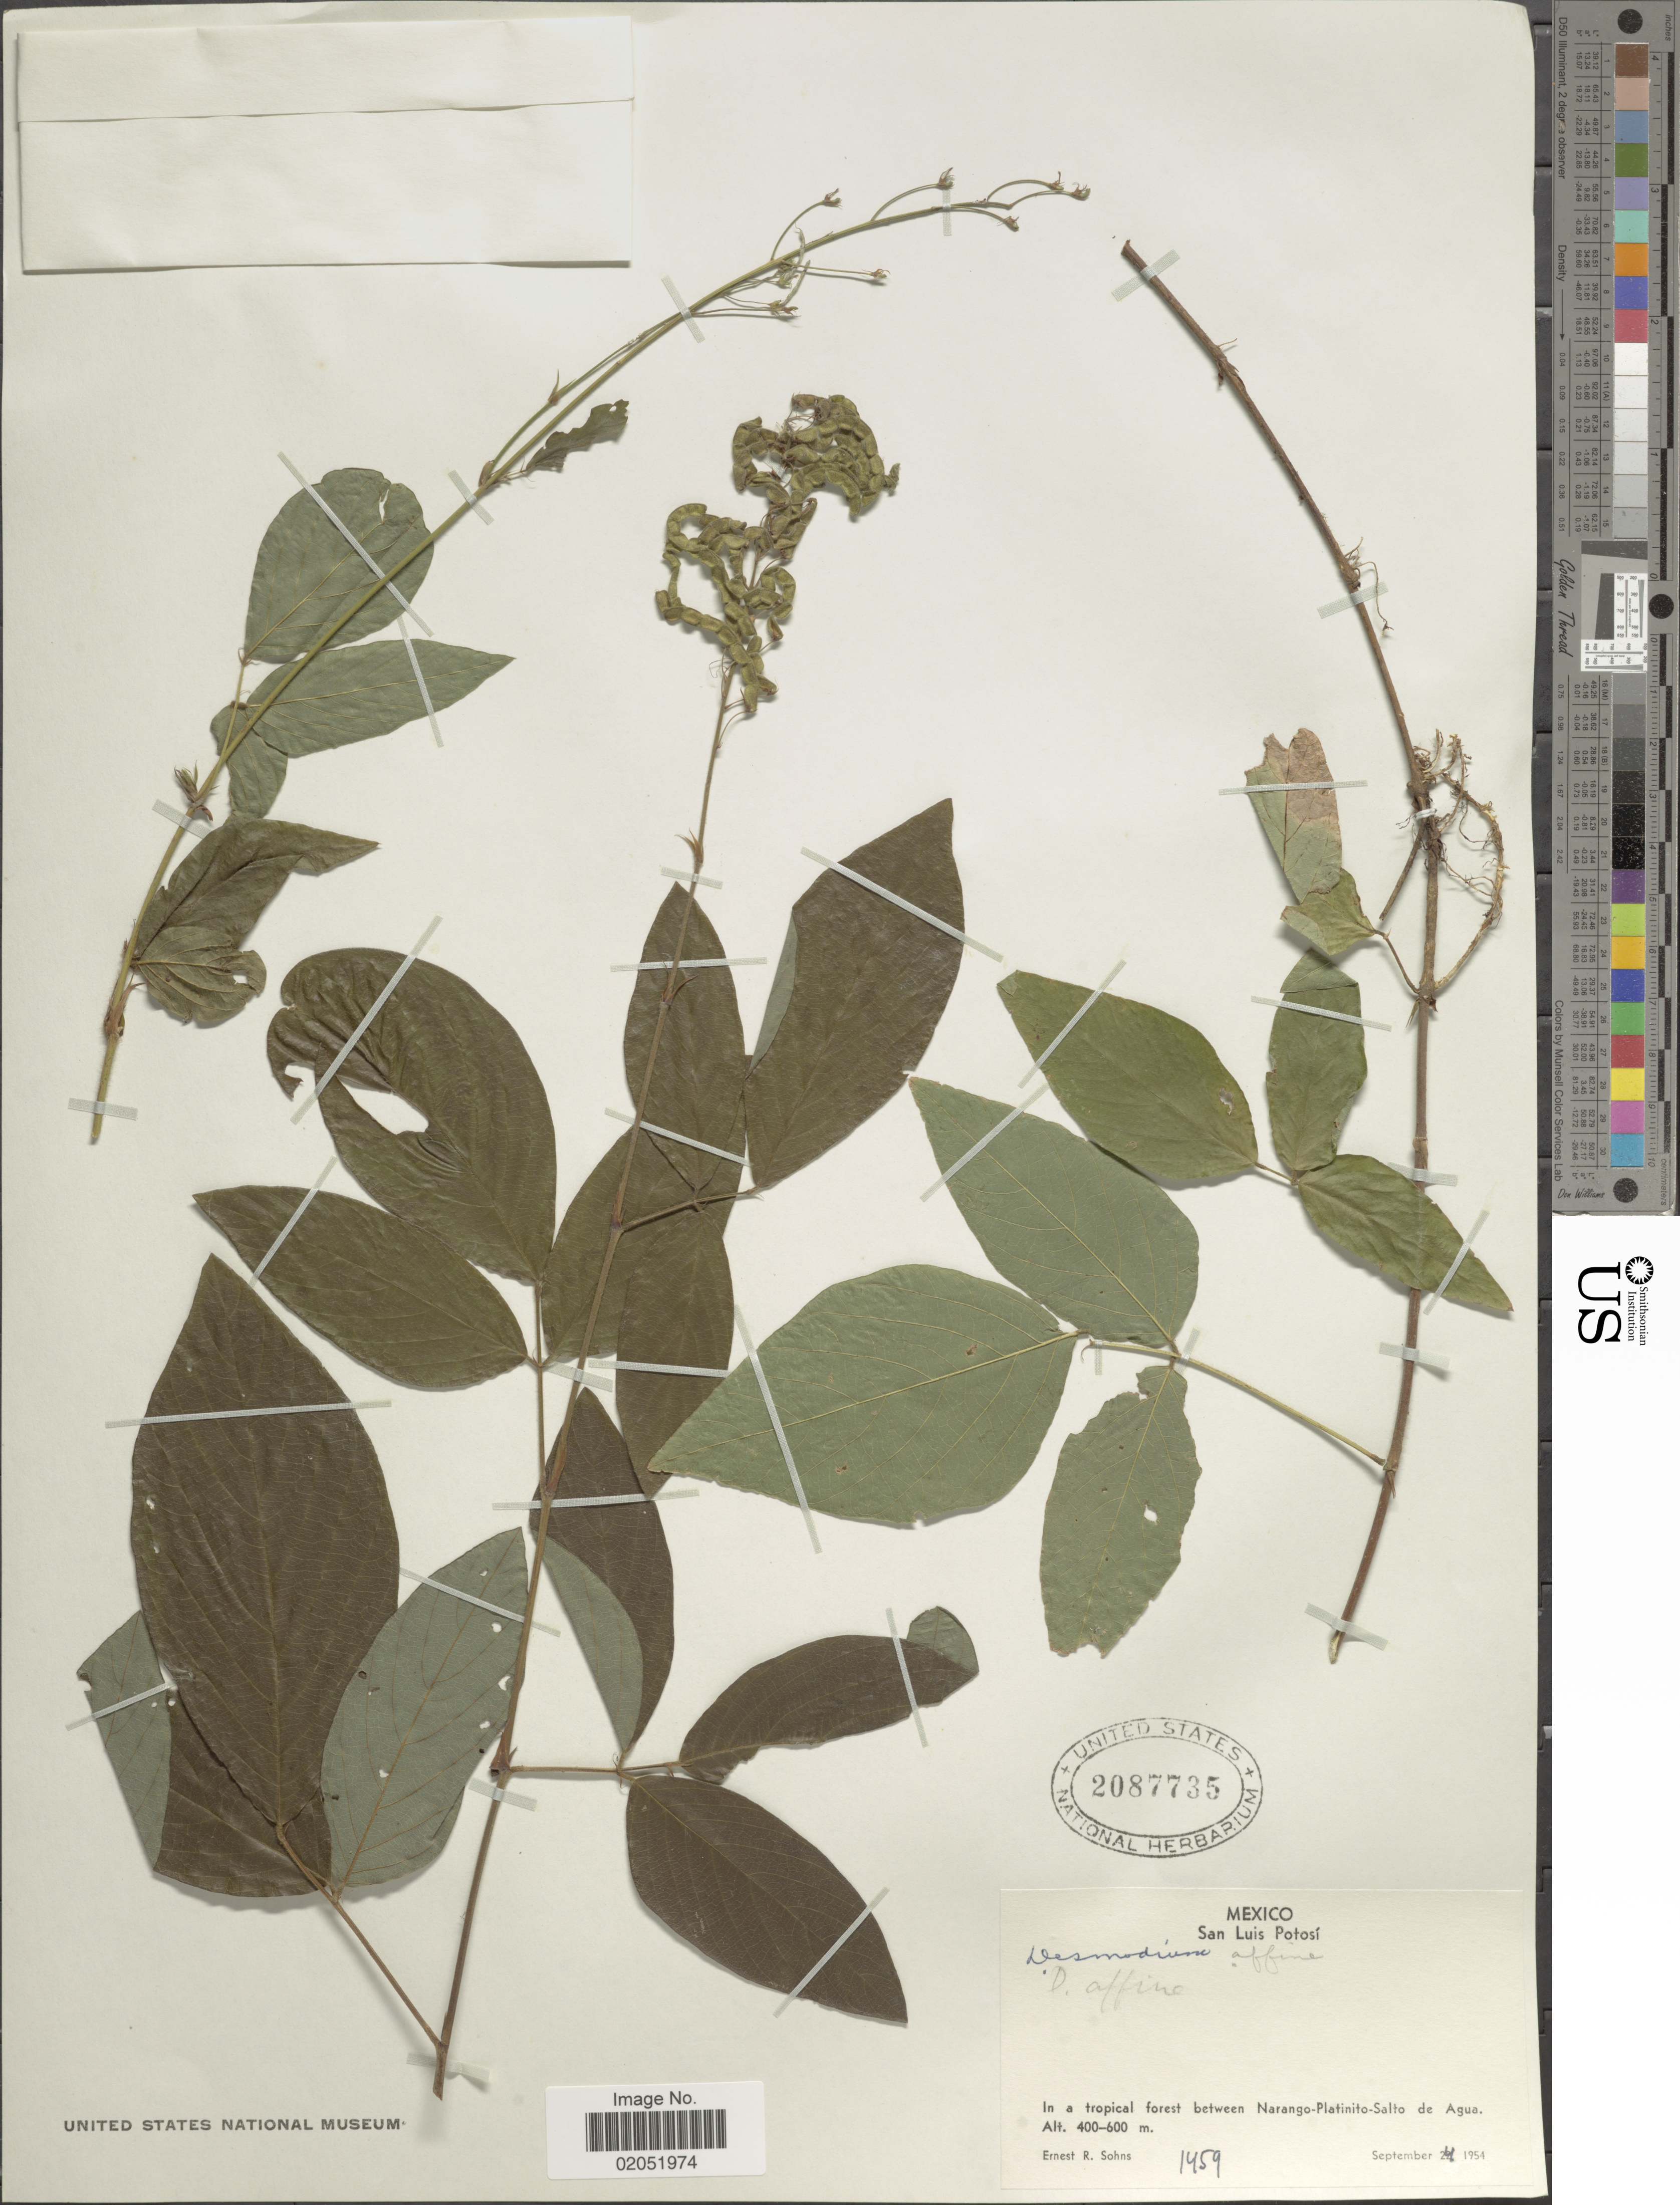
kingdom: Plantae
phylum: Tracheophyta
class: Magnoliopsida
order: Fabales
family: Fabaceae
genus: Desmodium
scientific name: Desmodium affine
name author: Schltdl.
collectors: E. R. Sohns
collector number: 1459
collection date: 1954-09-04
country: Mexico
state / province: San Luis Potosí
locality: Forest between Narango-Platinito-Salto de Agua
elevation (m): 400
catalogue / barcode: US 2087735